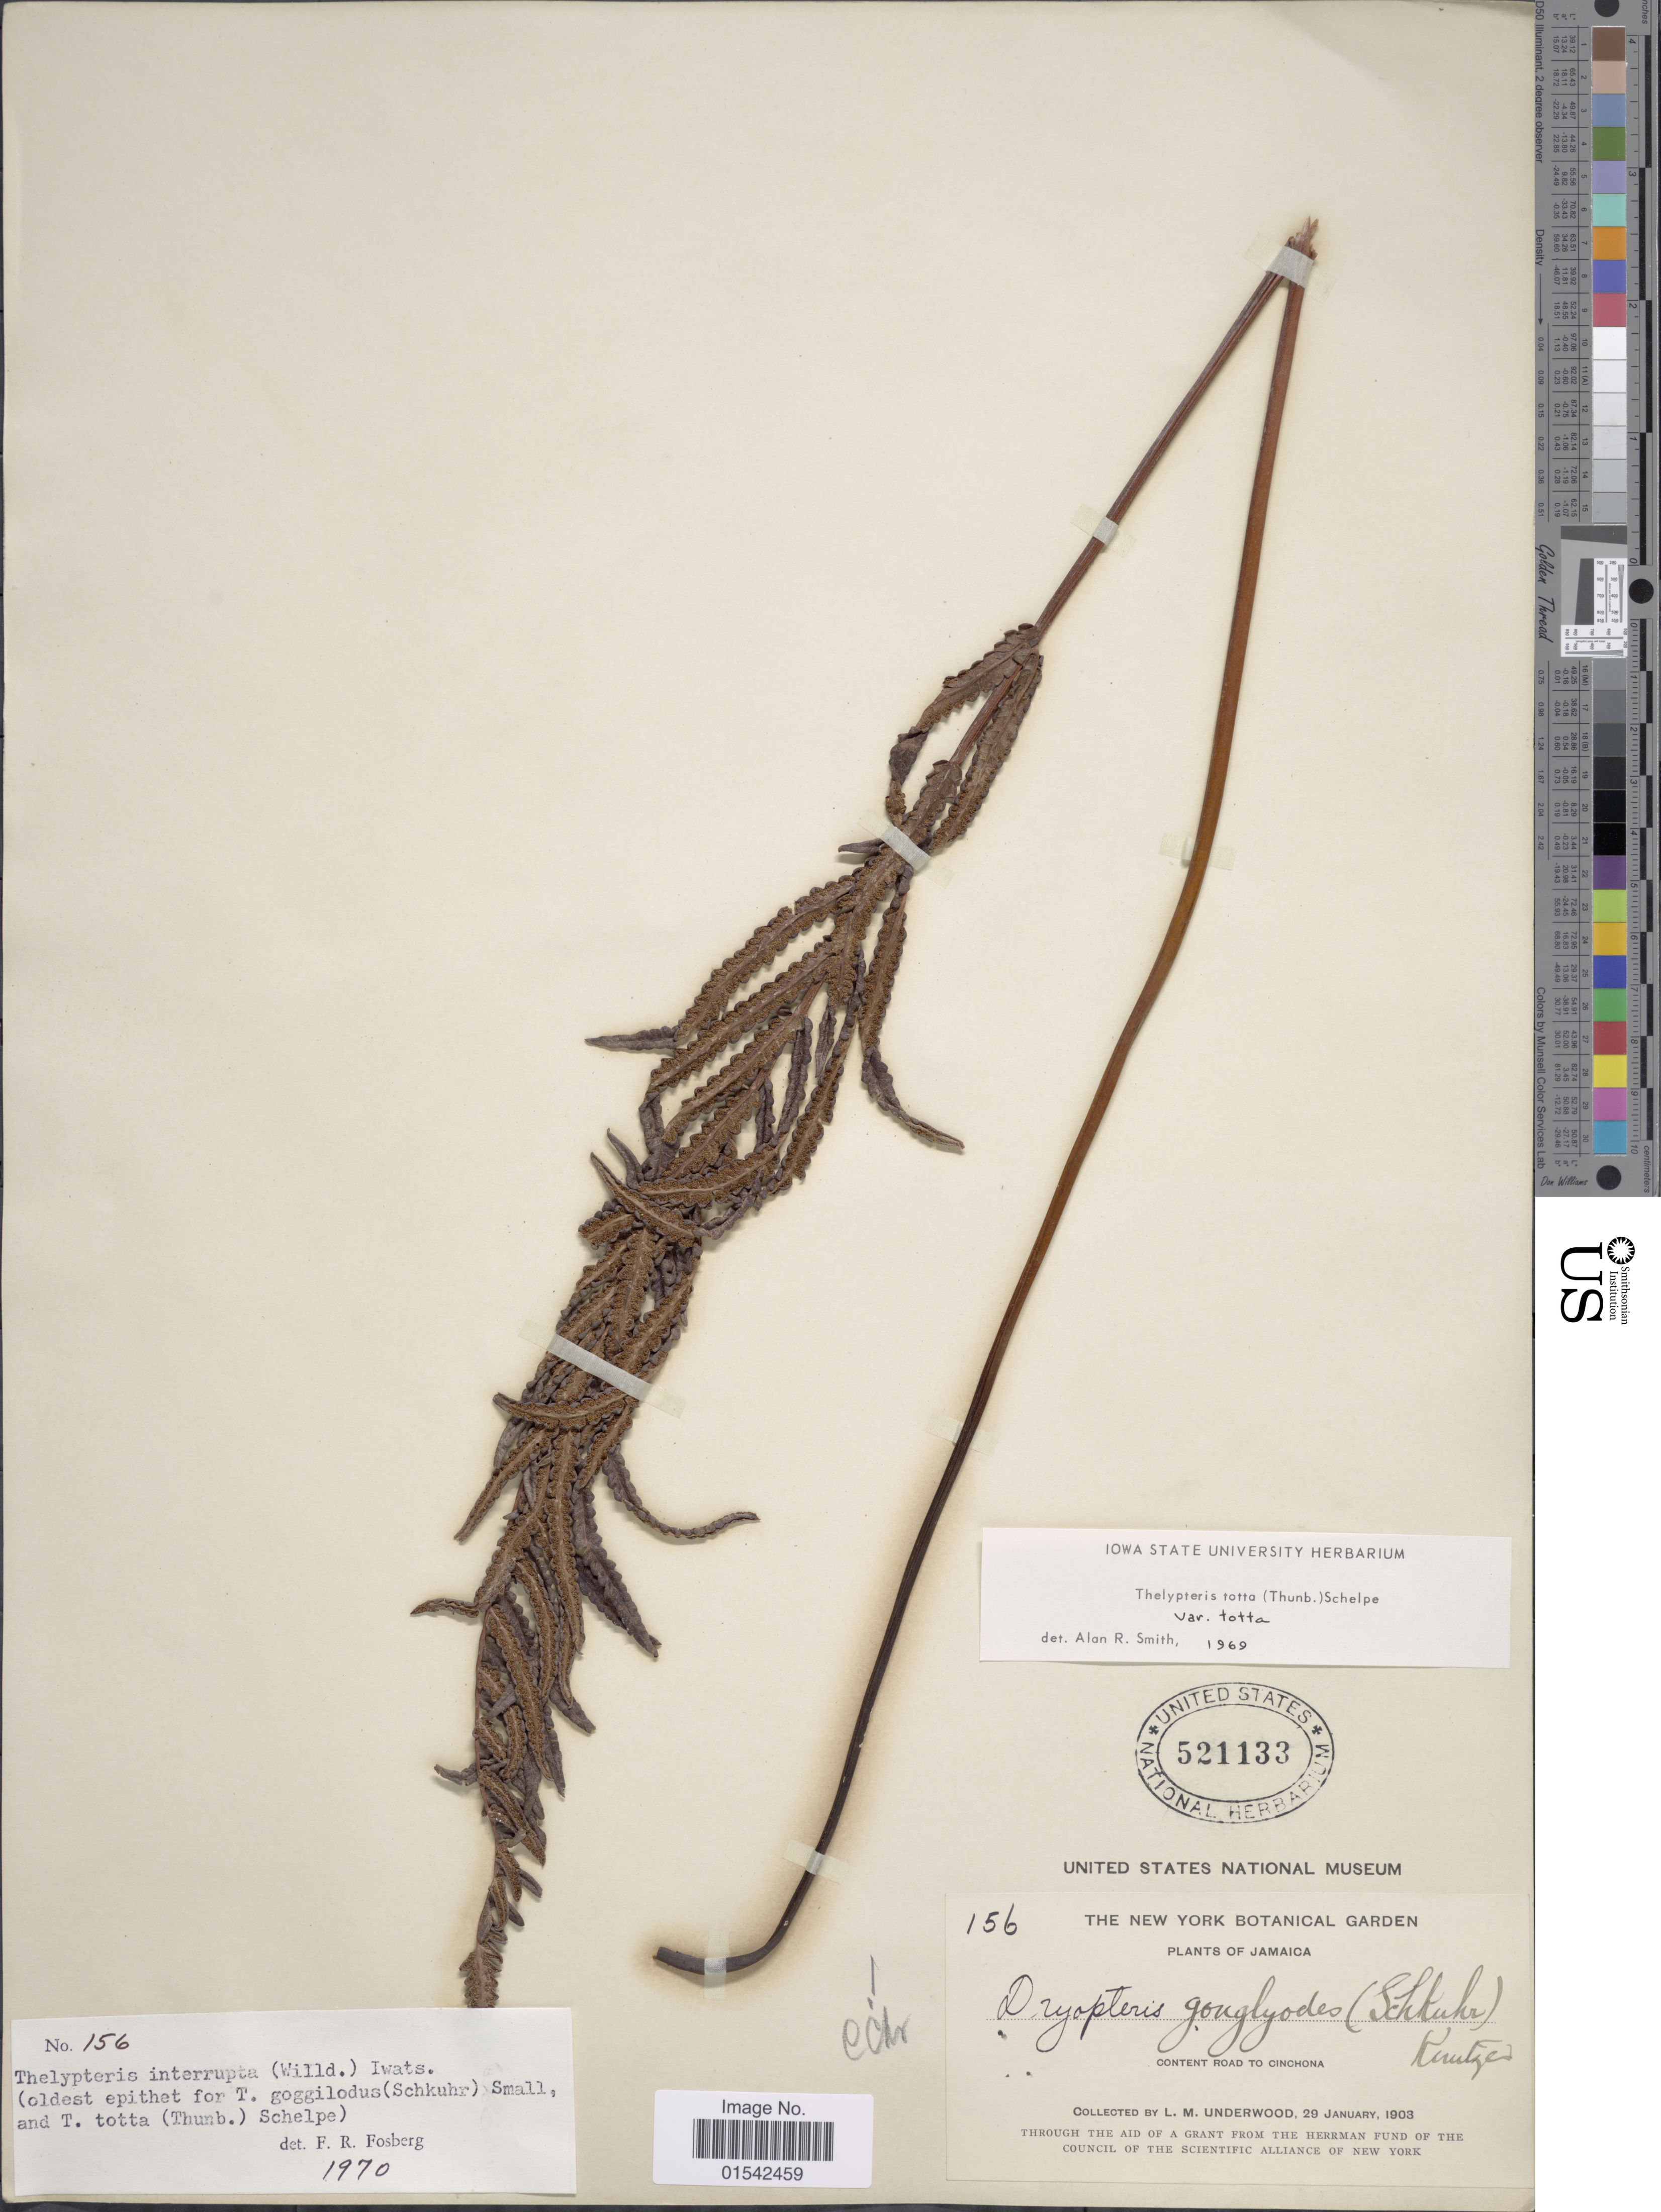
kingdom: Plantae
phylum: Tracheophyta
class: Polypodiopsida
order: Polypodiales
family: Thelypteridaceae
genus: Cyclosorus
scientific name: Cyclosorus interruptus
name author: (Willd.) H. Itô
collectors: L. M. Underwood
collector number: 156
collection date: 1903-01-29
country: Jamaica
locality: Content road to Cinchona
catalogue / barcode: US 521133